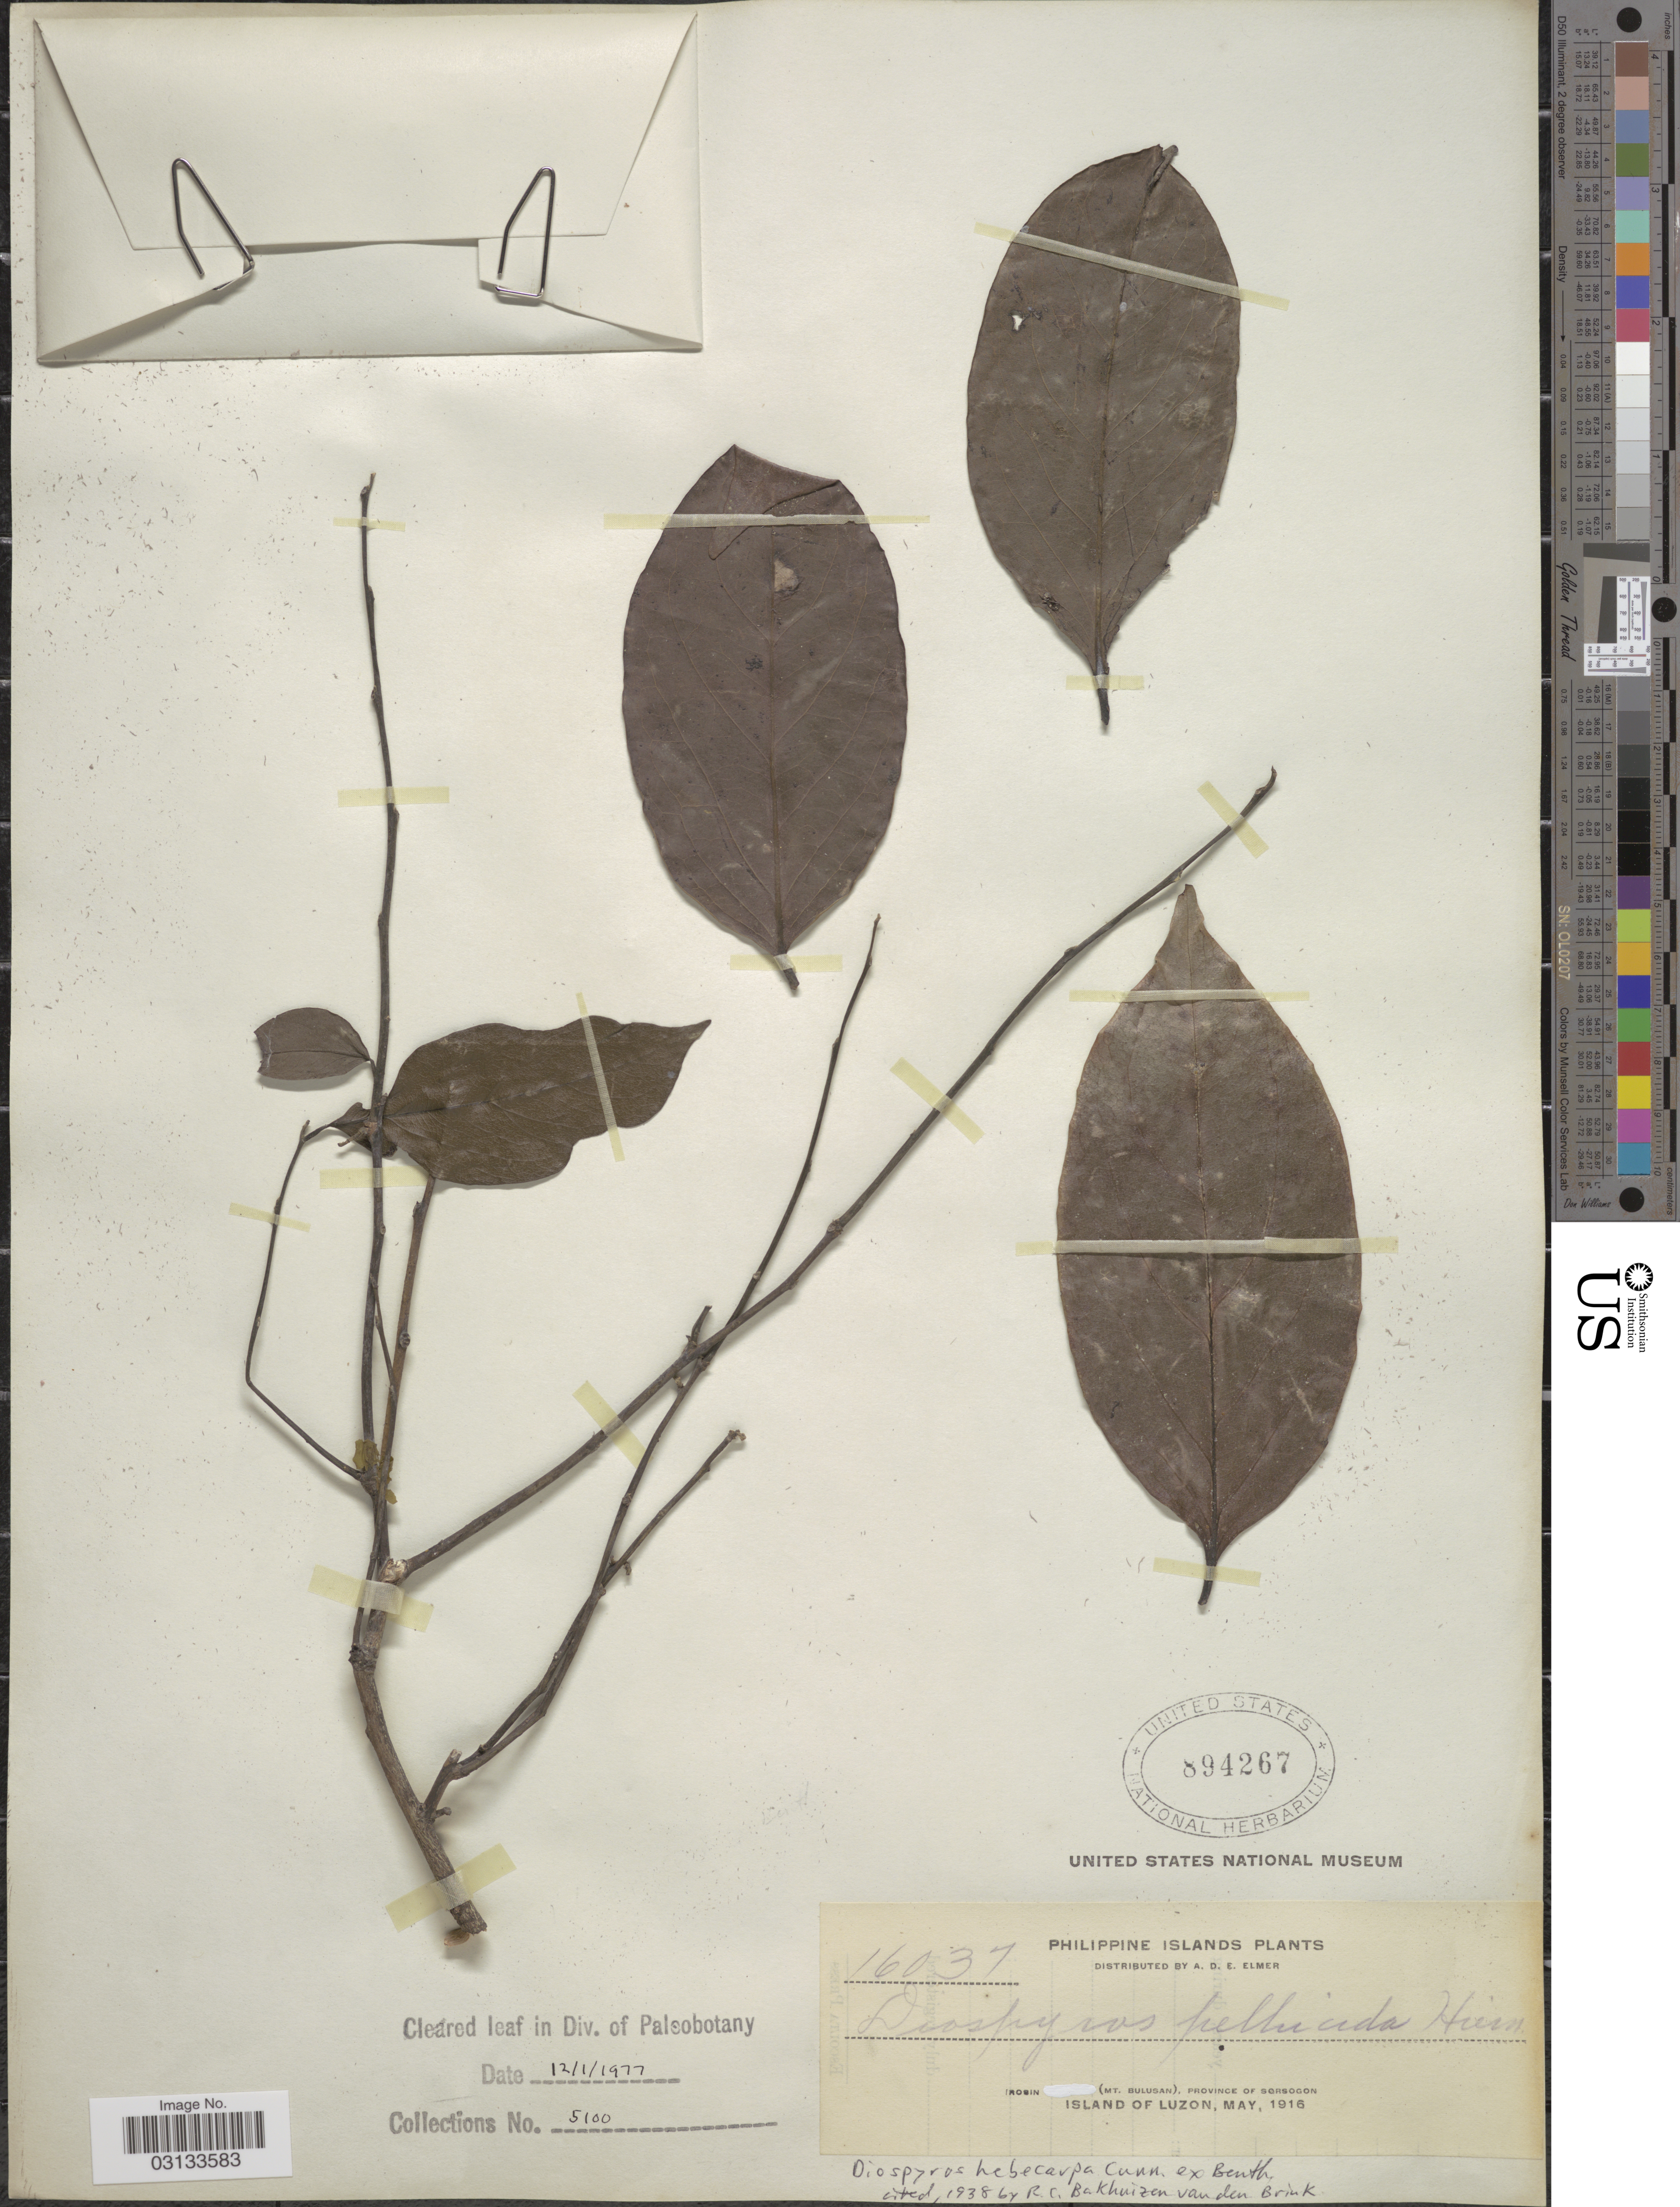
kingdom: Plantae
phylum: Tracheophyta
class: Magnoliopsida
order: Ericales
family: Ebenaceae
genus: Diospyros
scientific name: Diospyros hebecarpa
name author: Cunn. ex Benth.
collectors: A. D. E. Elmer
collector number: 16037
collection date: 1916-05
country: Philippines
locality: Irosin (Mt. Bulusan), Province of Sorsogon, Island of Luzon.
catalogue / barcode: US 894267